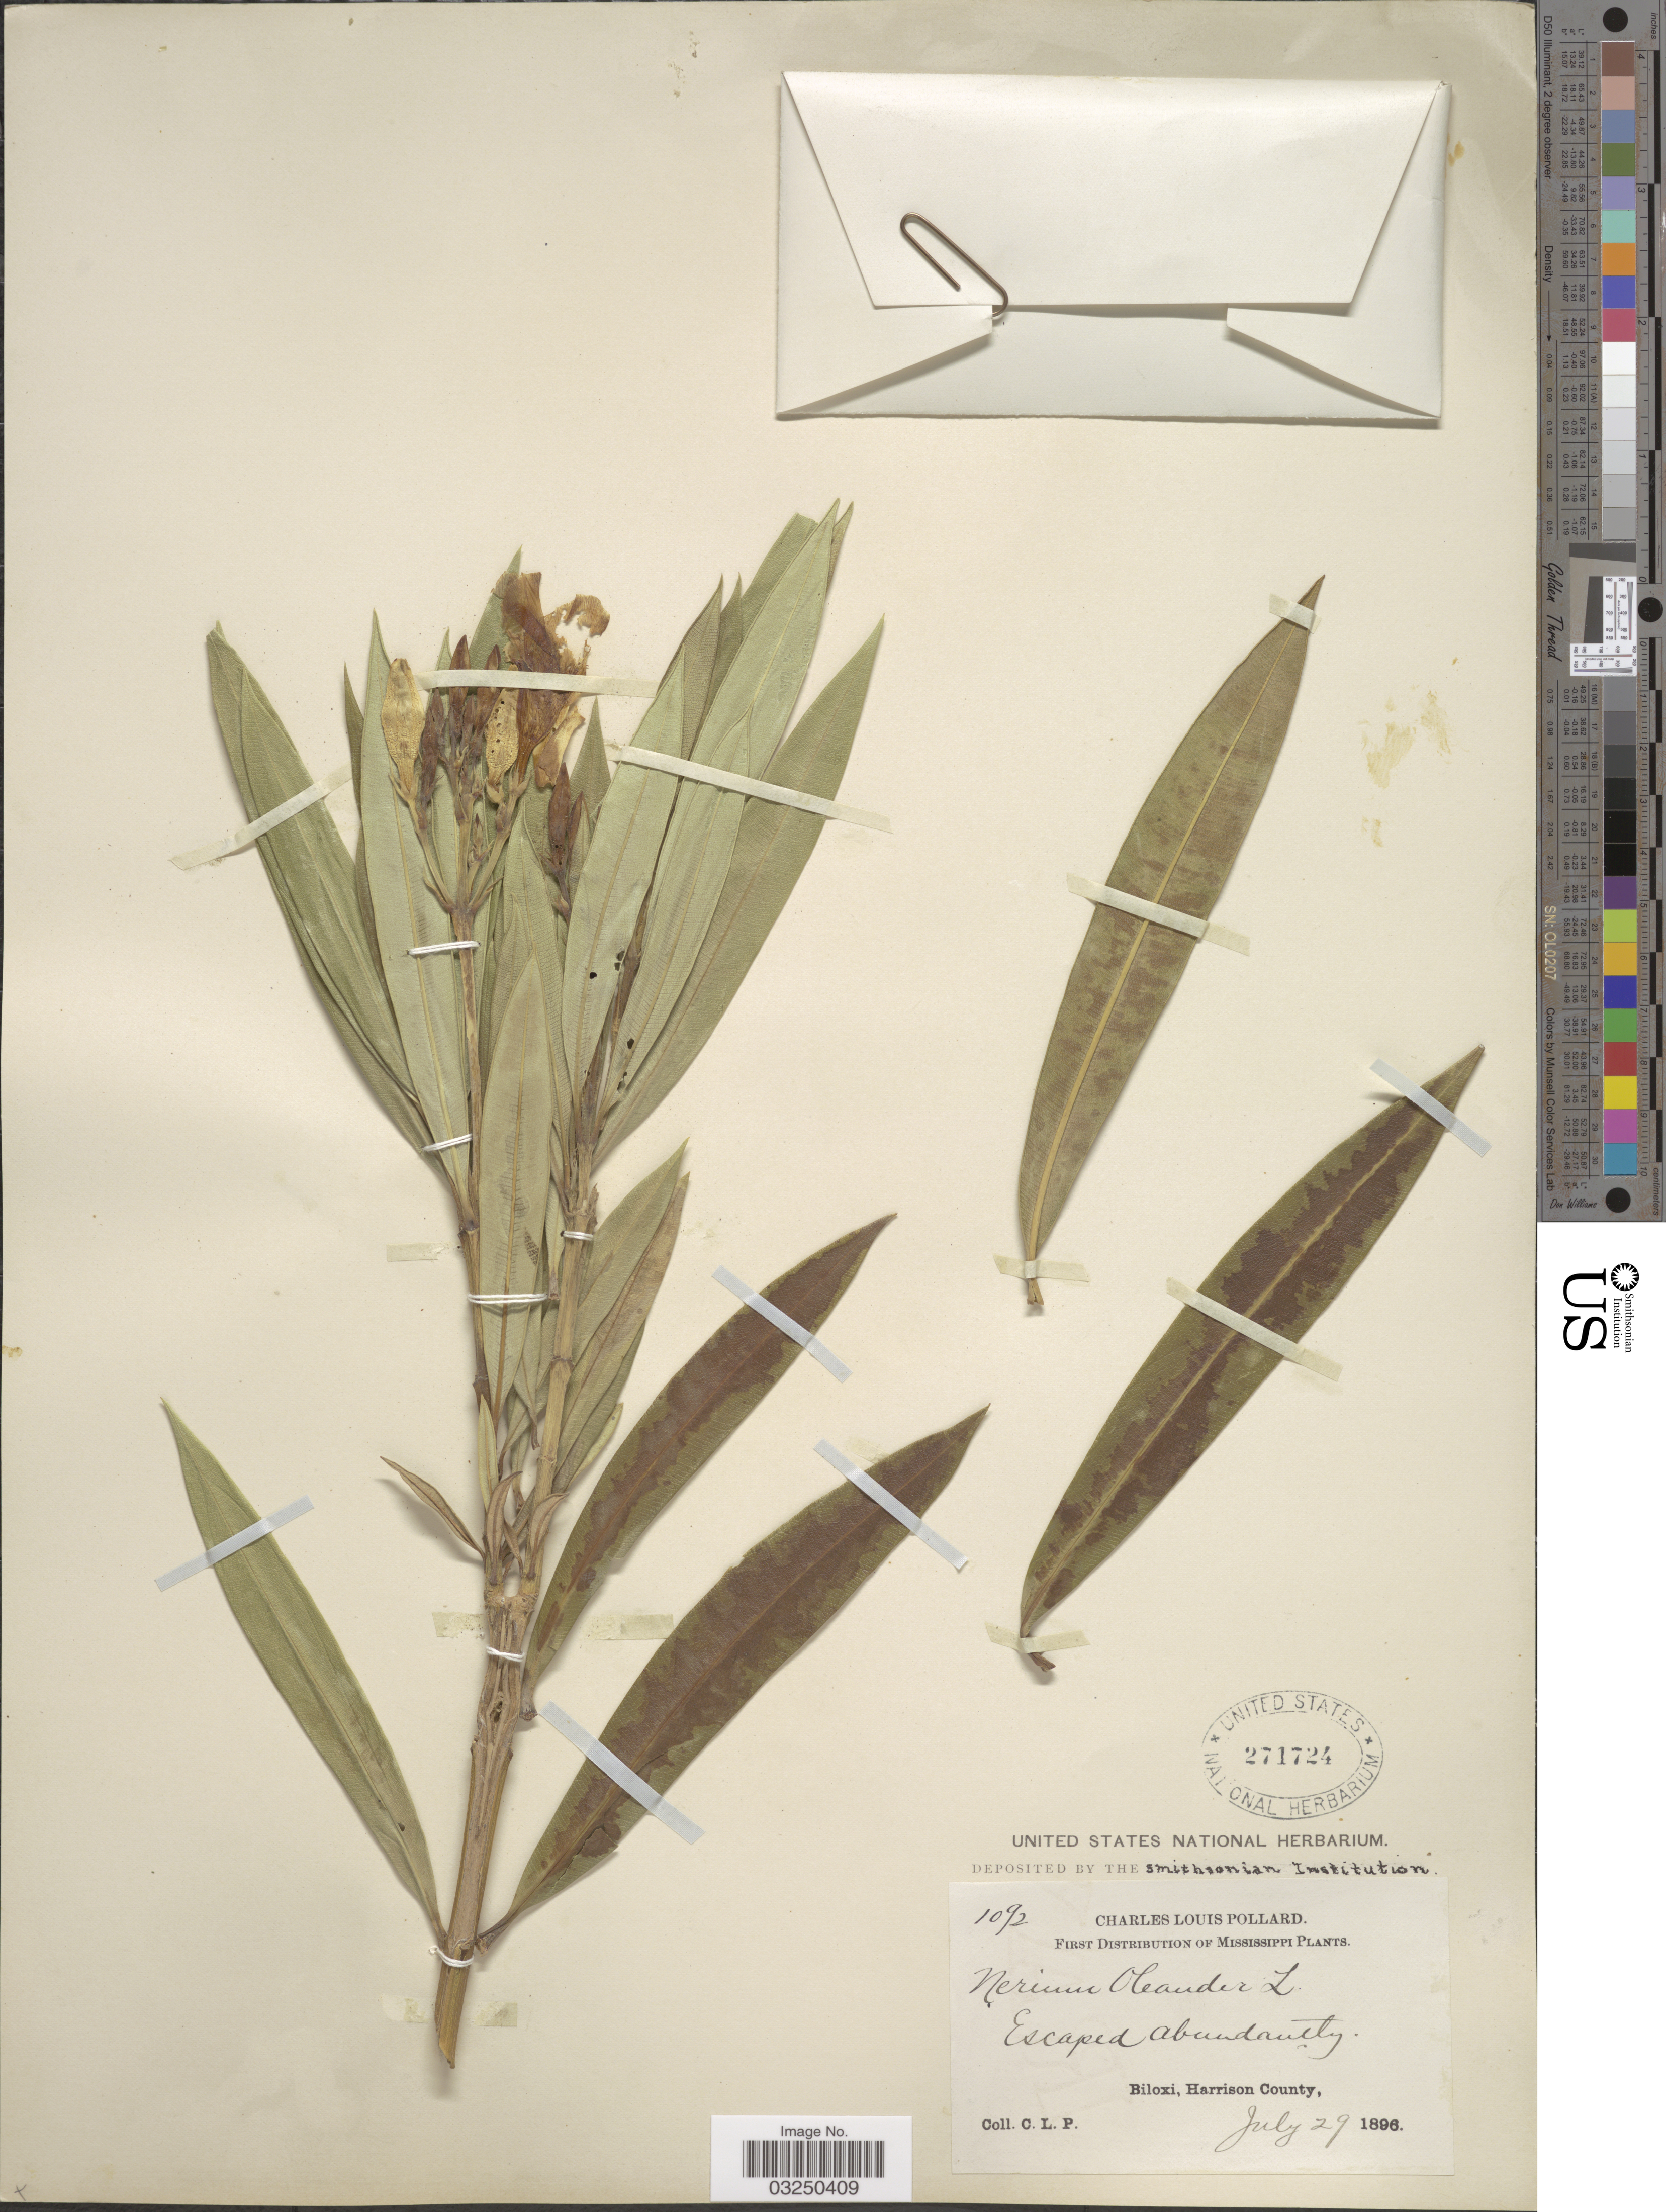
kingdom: Plantae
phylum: Tracheophyta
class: Magnoliopsida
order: Gentianales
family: Apocynaceae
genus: Nerium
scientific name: Nerium oleander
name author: L.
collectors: C. L. Pollard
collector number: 1092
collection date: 1896-07-29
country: United States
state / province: Mississippi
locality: Biloxi, Harrison County.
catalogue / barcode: US 271724